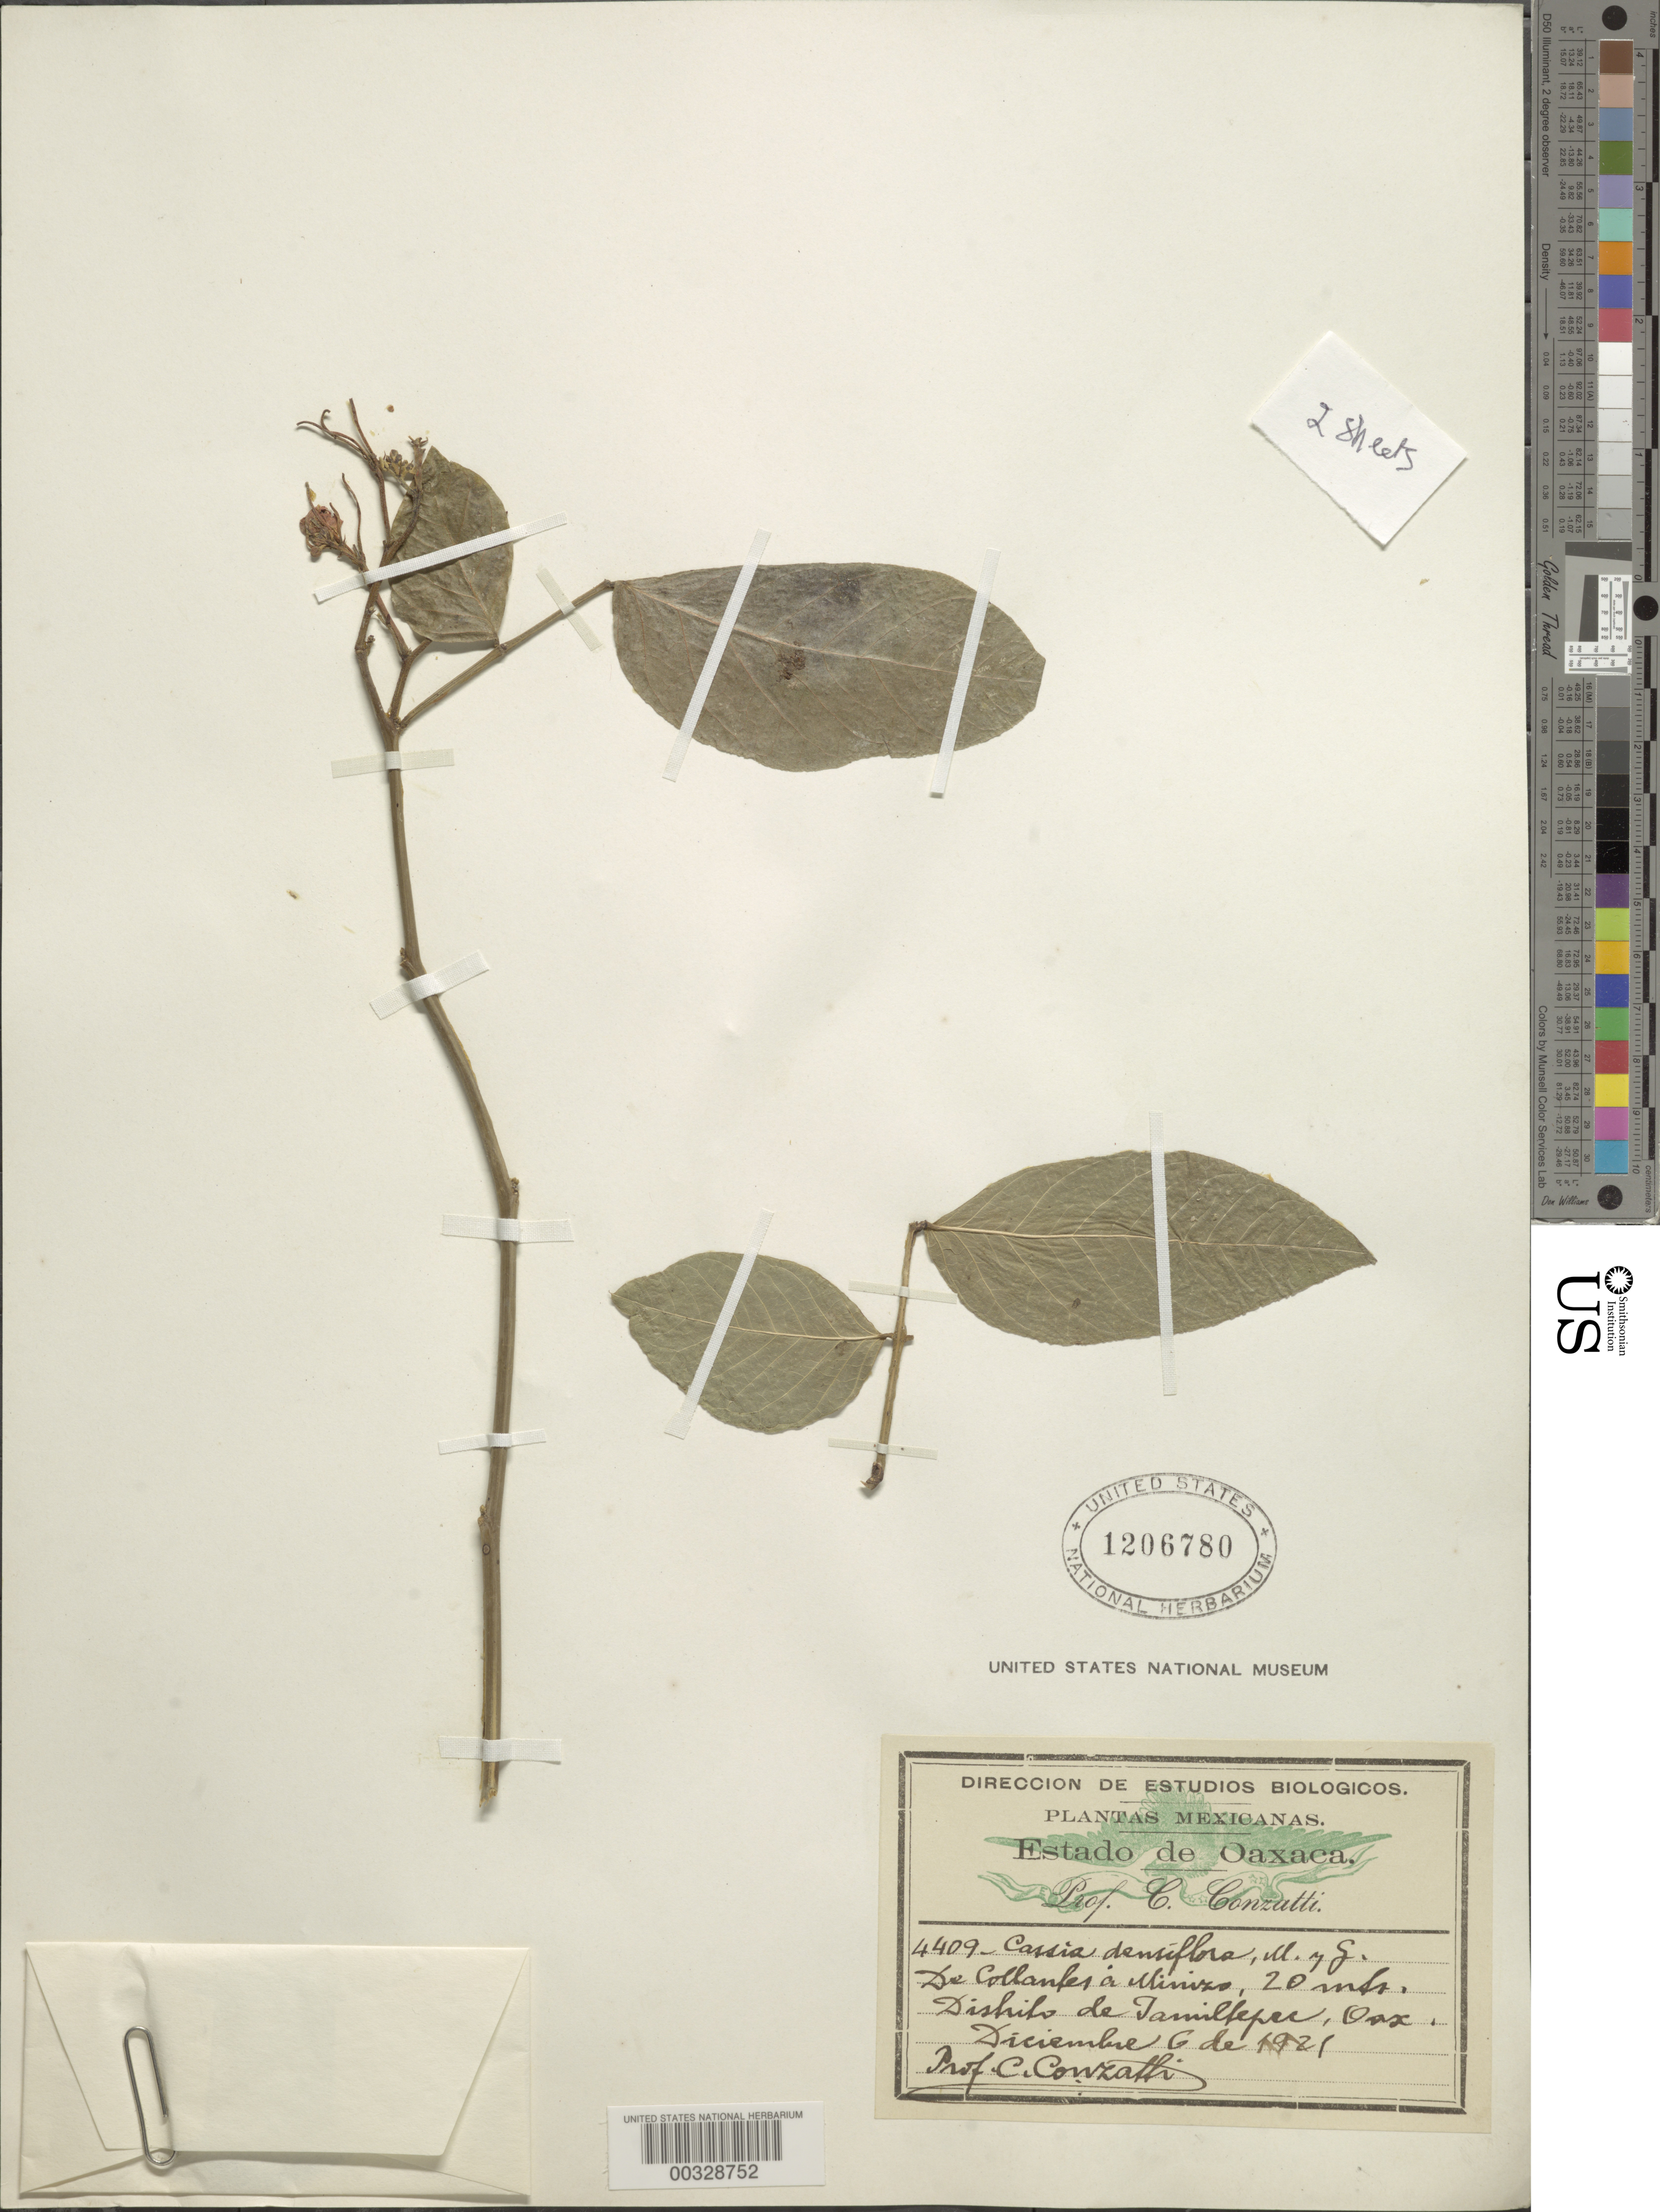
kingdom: Plantae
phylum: Tracheophyta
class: Magnoliopsida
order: Fabales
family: Fabaceae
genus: Senna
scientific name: Senna fruticosa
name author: (Benth.) H.S. Irwin & Barneby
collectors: C. Conzatti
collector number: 4409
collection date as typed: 07 Dec 1921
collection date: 1921-12-07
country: Mexico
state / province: Oaxaca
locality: Tamiltepec mun. (?), de collantes a minizo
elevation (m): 20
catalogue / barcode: US 1206780